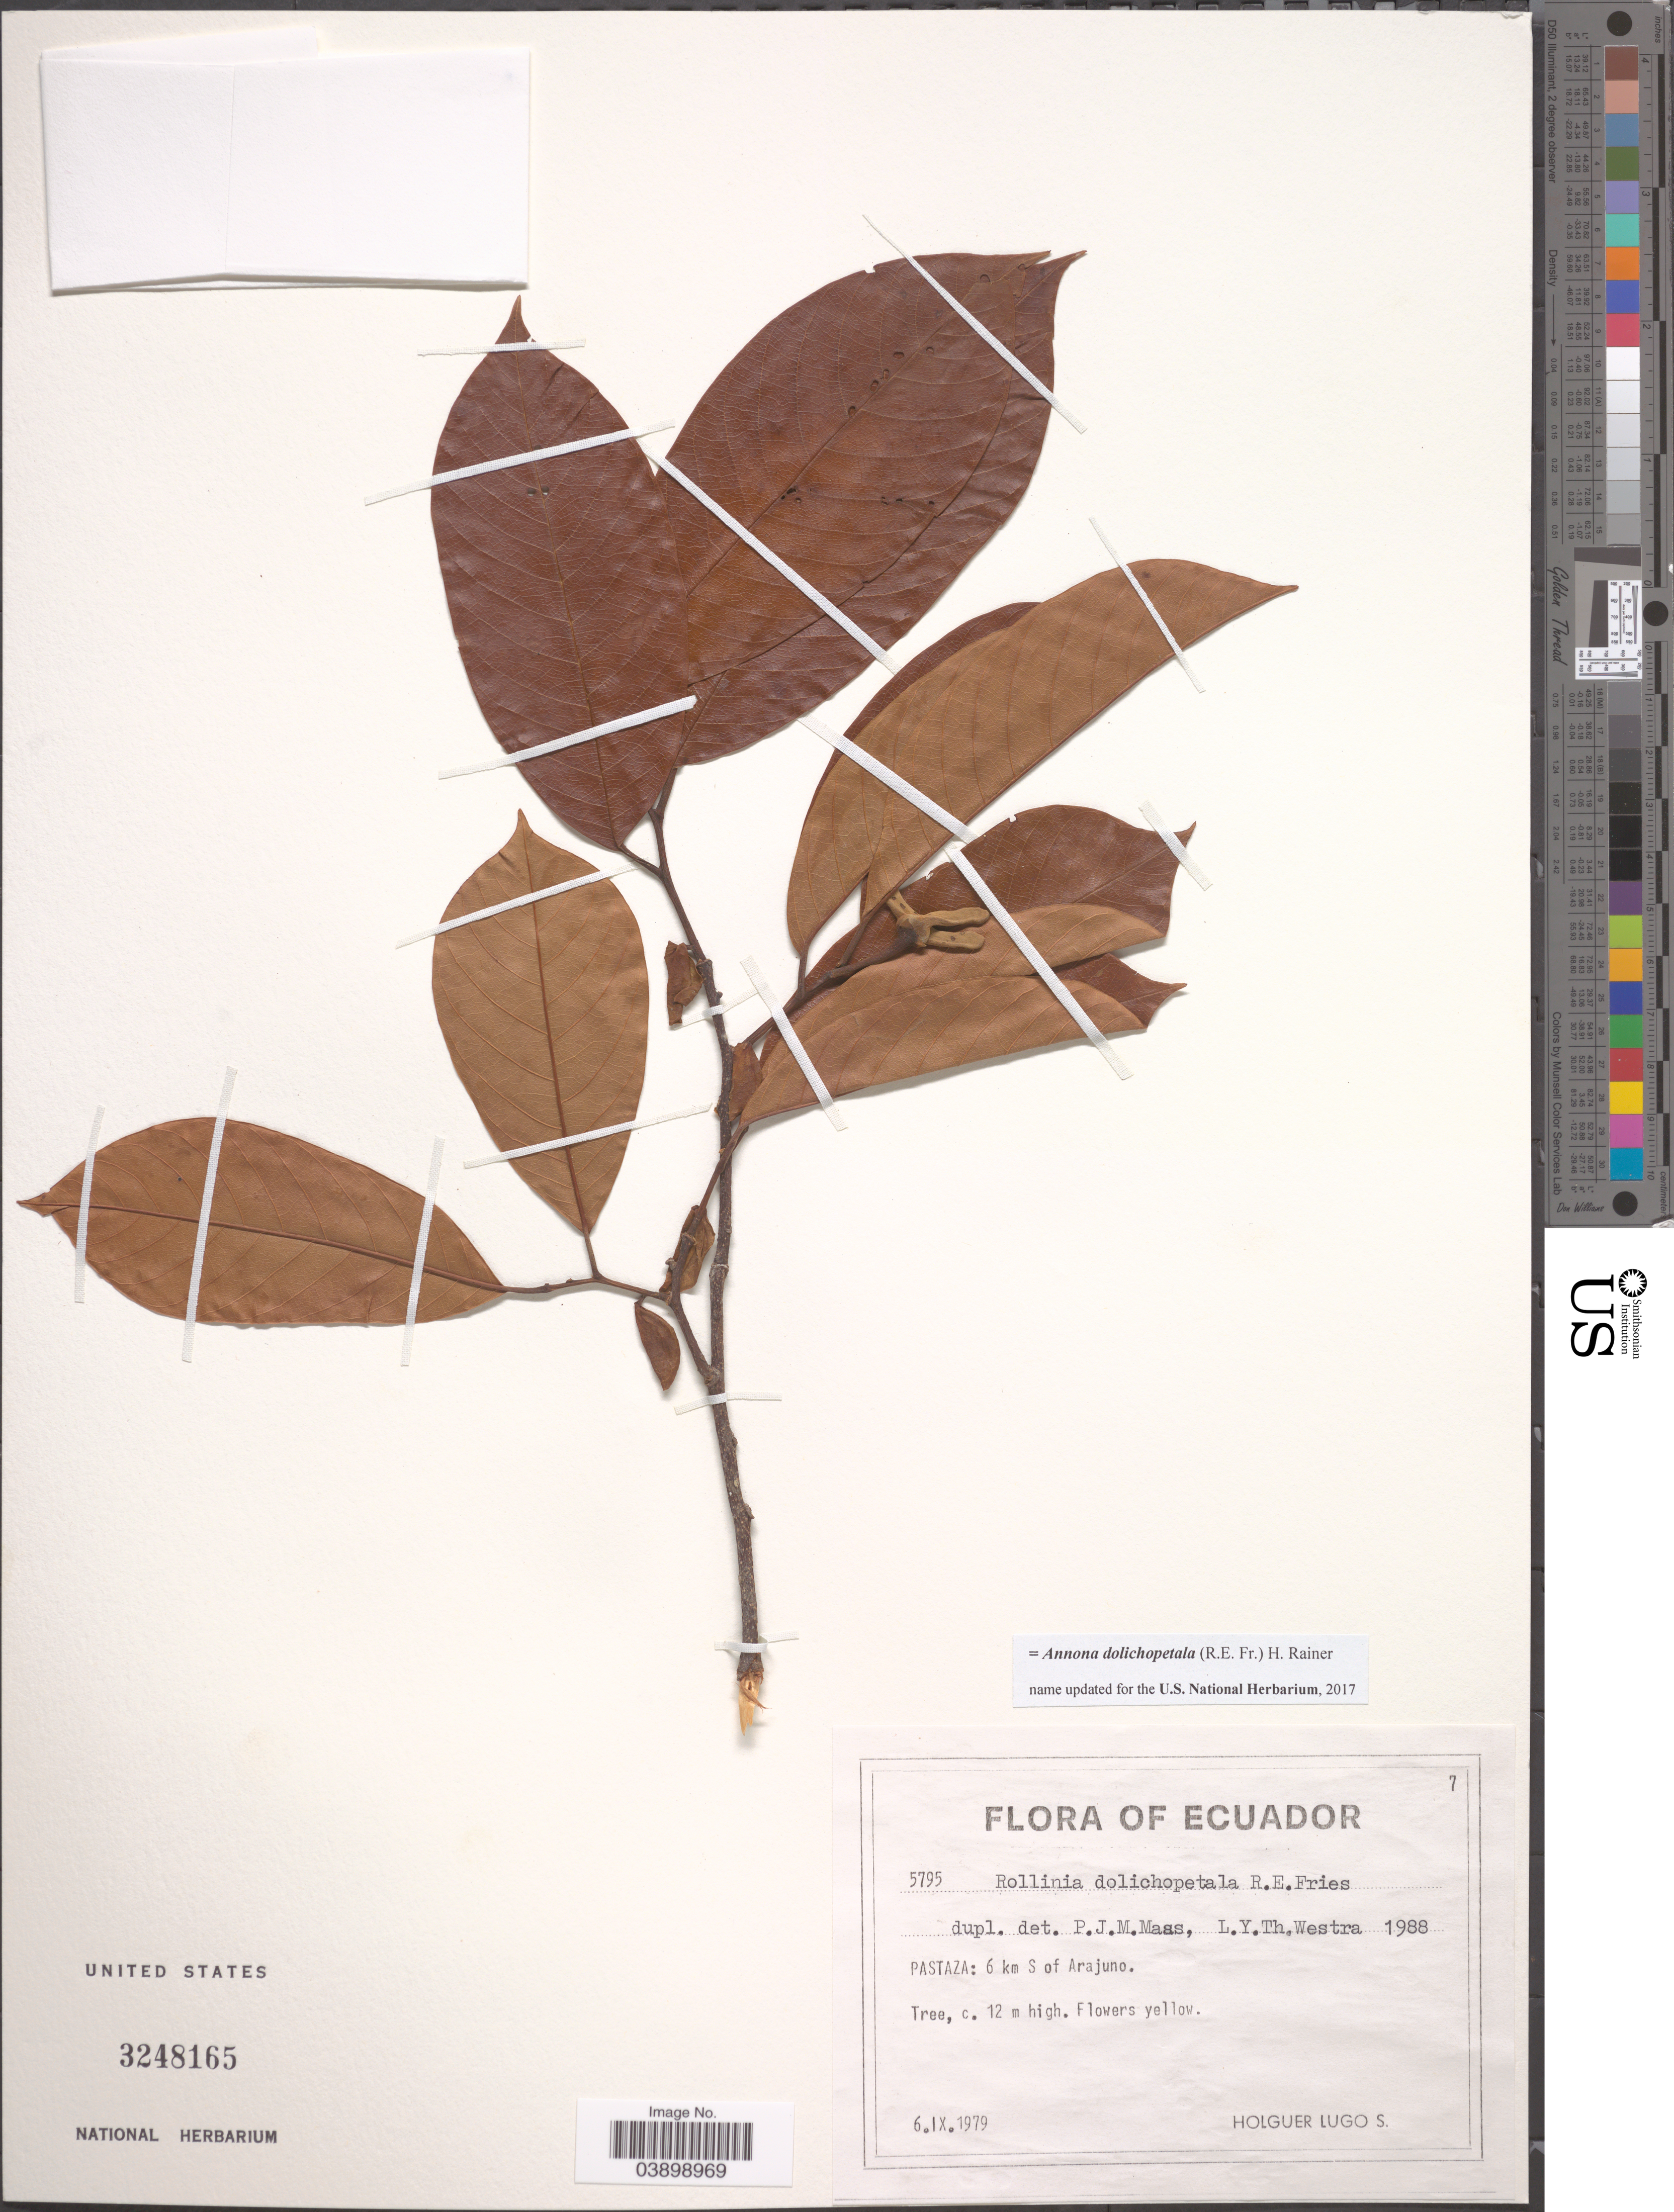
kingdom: Plantae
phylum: Tracheophyta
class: Magnoliopsida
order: Magnoliales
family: Annonaceae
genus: Annona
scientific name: Annona dolichopetala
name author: (R.E. Fr.) H. Rainer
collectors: H. Lugo S.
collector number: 5795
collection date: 1979-09-06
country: Ecuador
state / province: Pastaza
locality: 6 km S of Arajuno.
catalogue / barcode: US 3248165